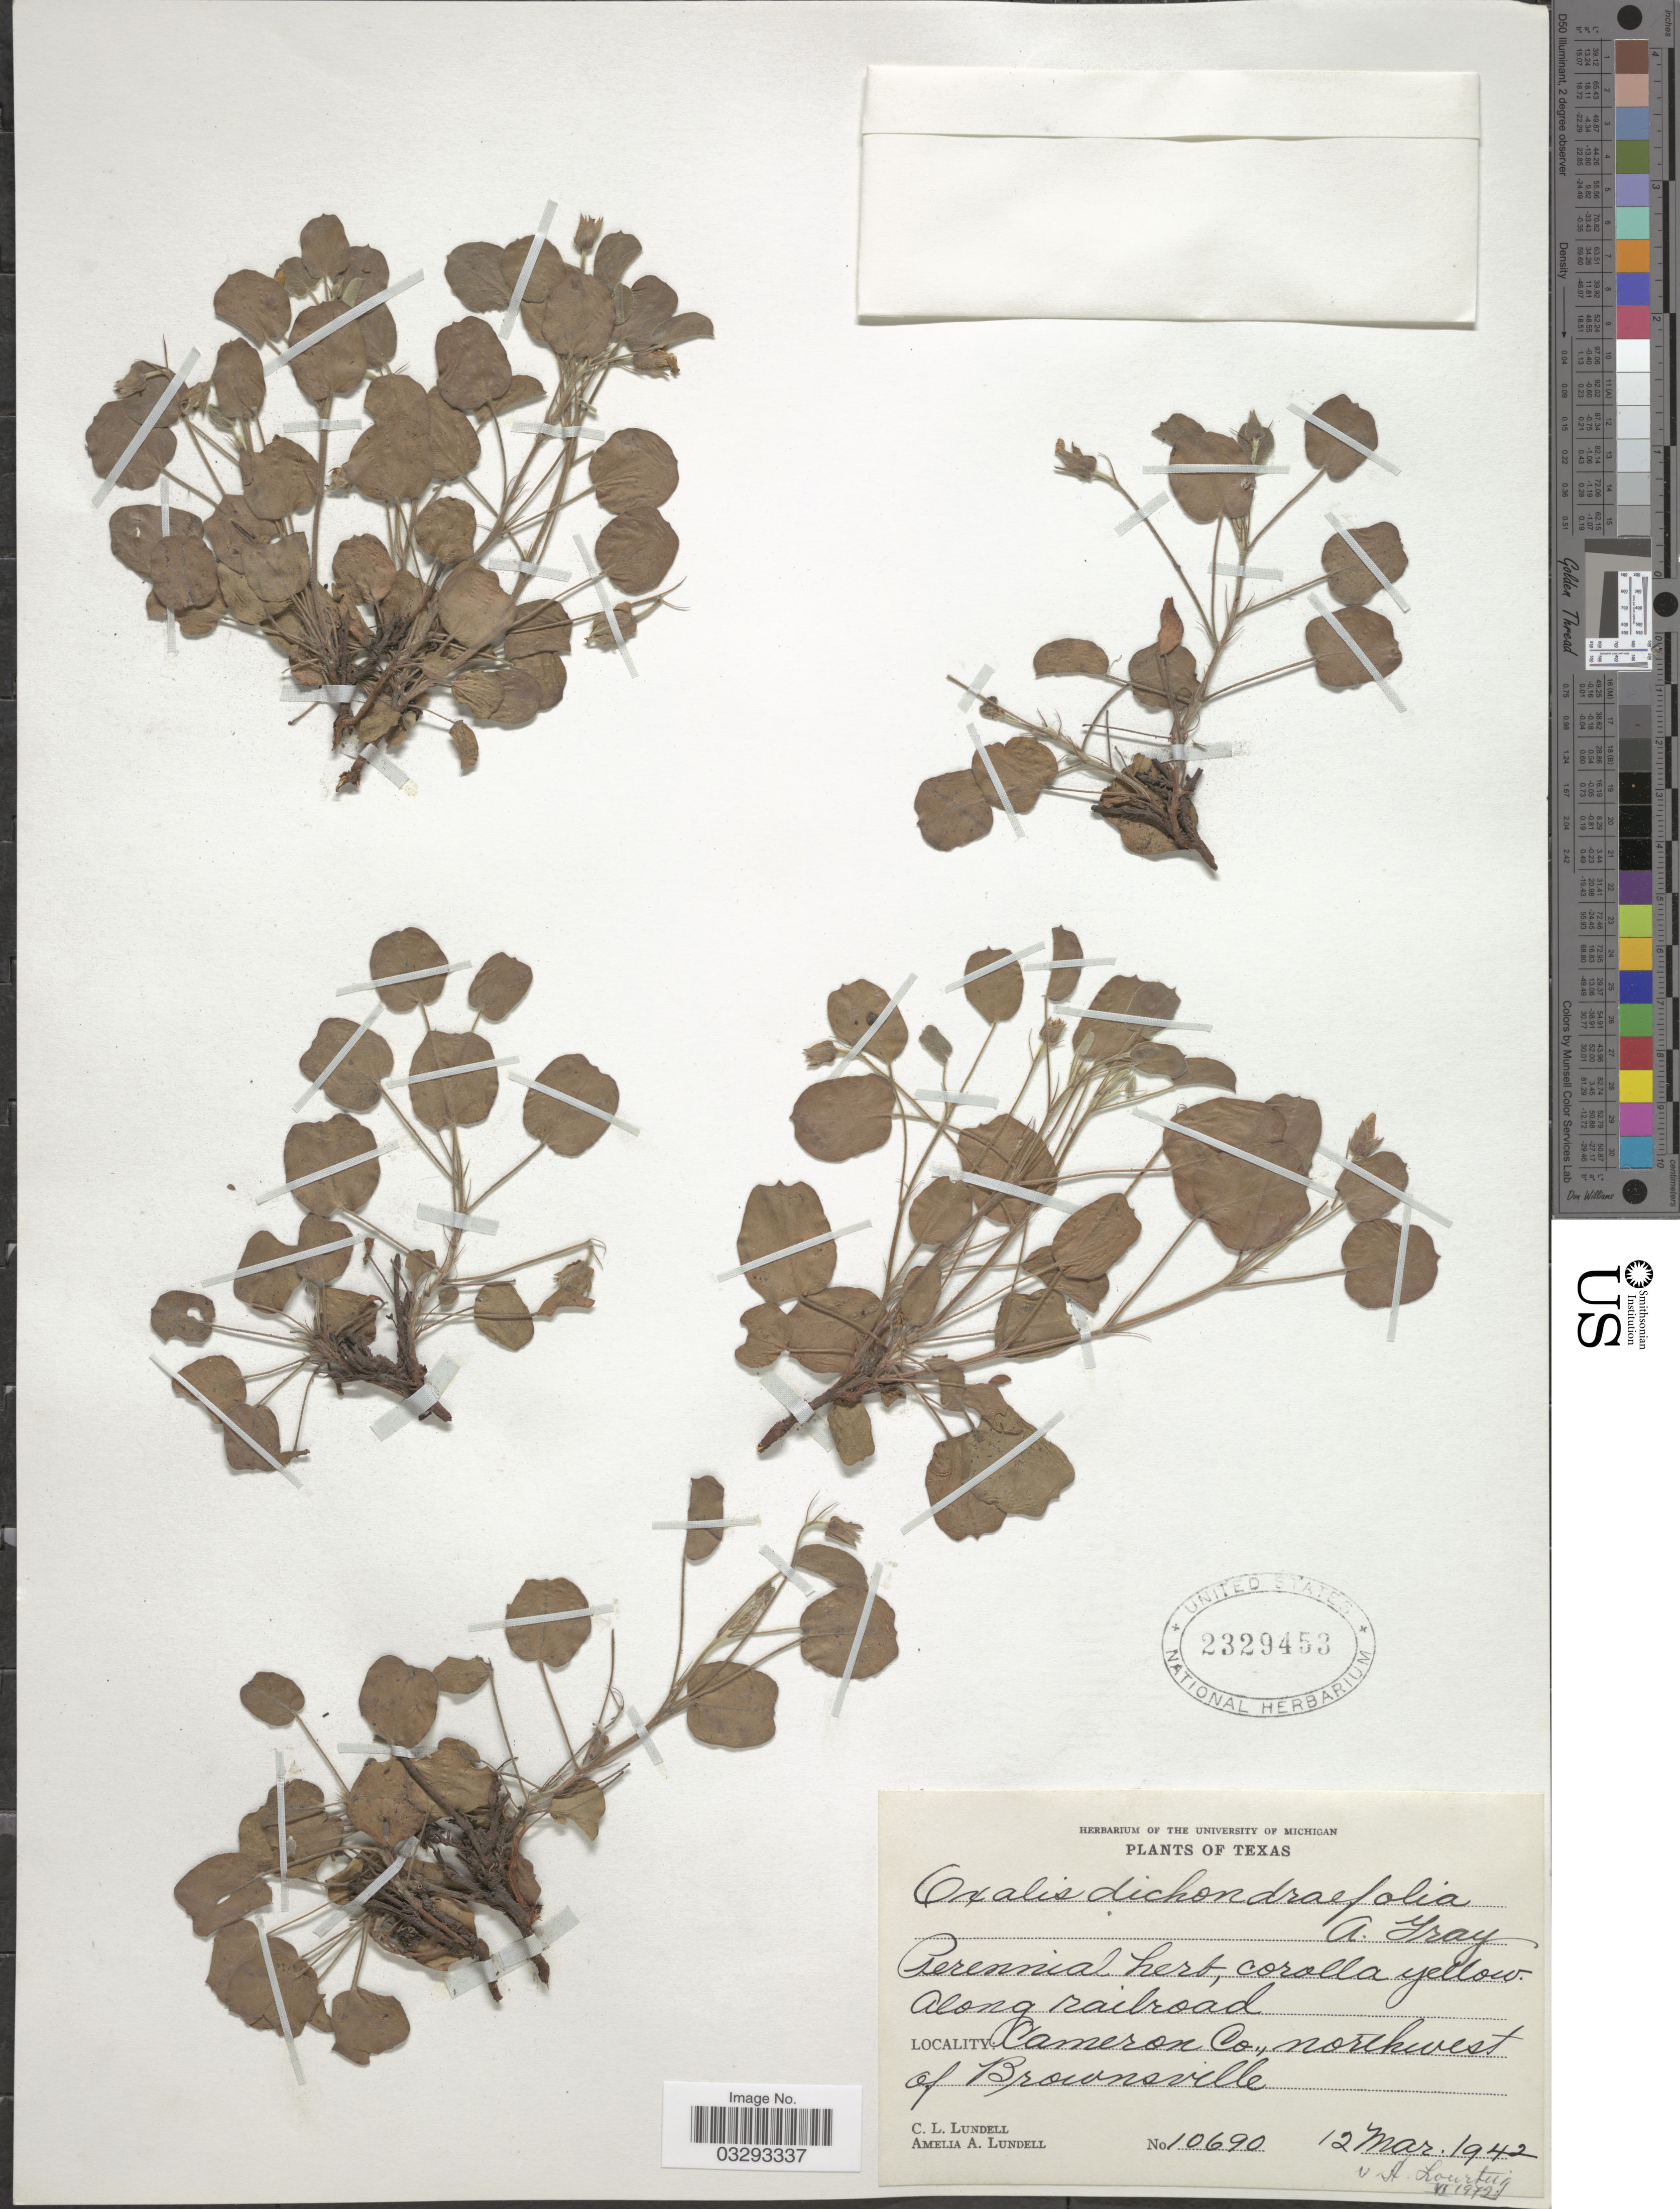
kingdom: Plantae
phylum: Tracheophyta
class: Magnoliopsida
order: Oxalidales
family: Oxalidaceae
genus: Oxalis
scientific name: Oxalis dichondraefolia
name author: A. Gray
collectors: C. L. Lundell & A. A. Lundell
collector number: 10690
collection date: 1942-03-12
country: United States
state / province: Texas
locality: Cameron Co., northwest of Brownsville.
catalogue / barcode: US 2329453